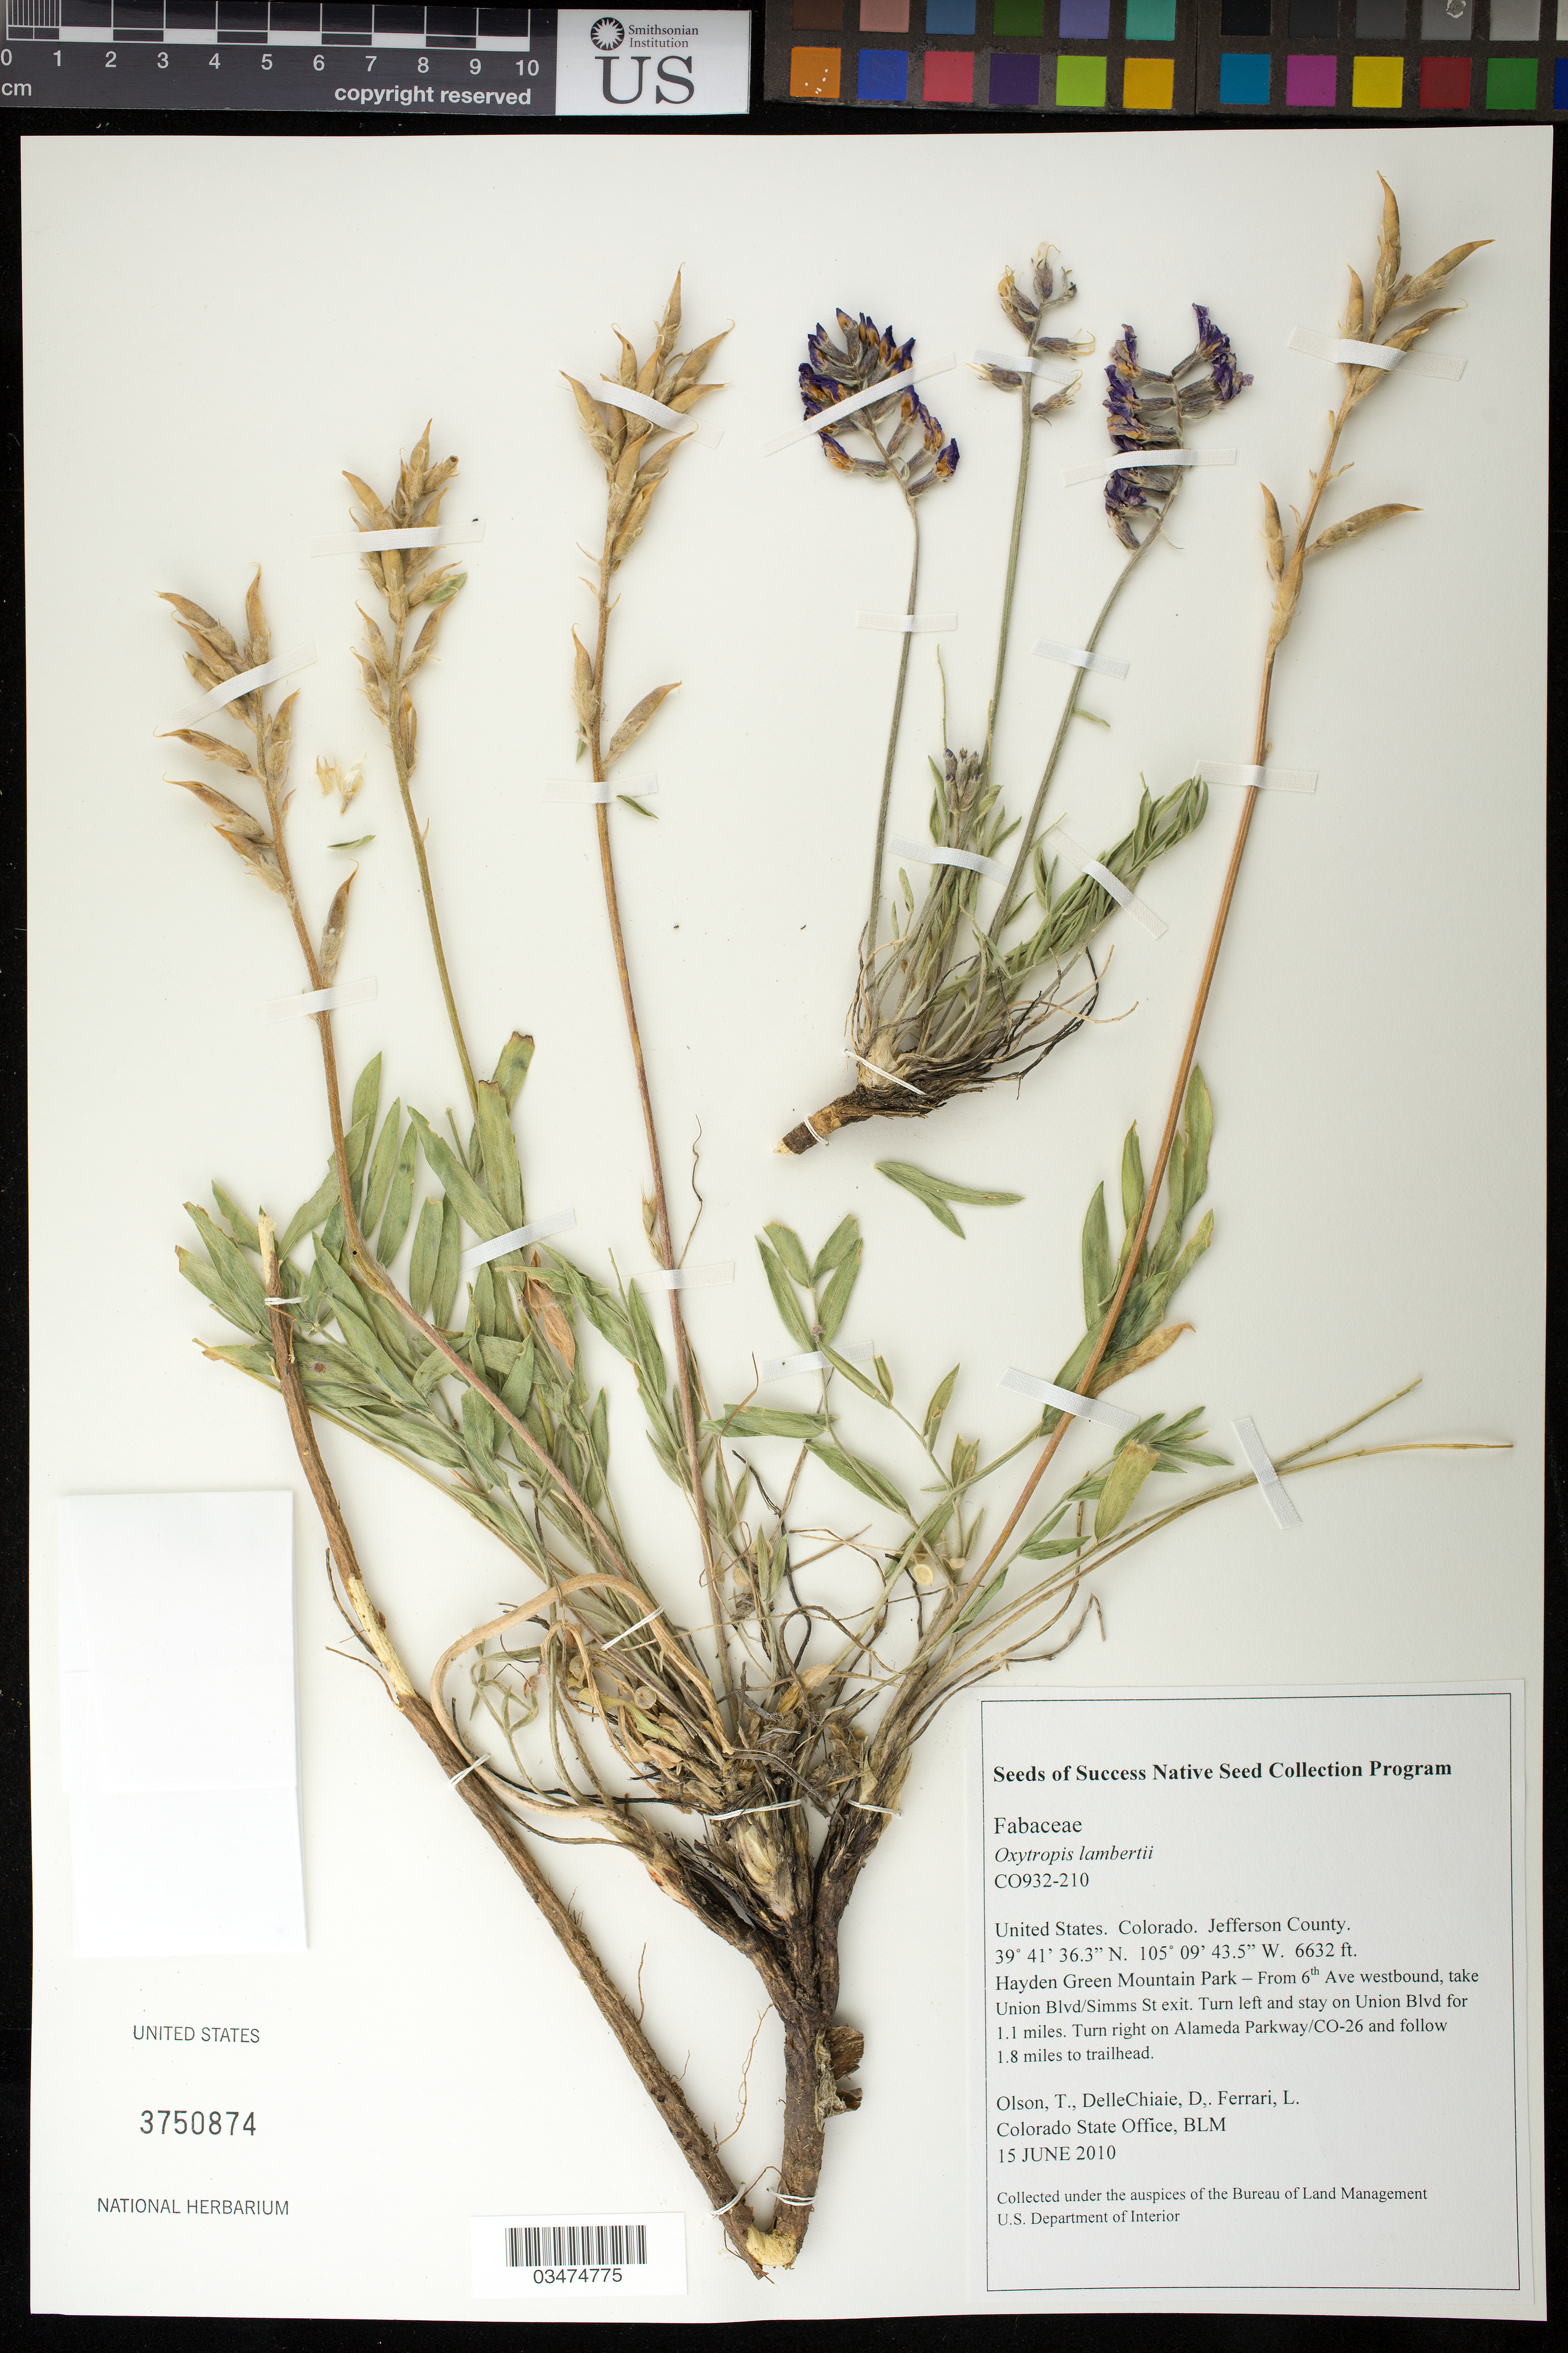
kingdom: Plantae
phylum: Tracheophyta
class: Magnoliopsida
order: Fabales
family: Fabaceae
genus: Oxytropis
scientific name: Oxytropis lambertii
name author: Pursh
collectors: T. Olson, D. DelleChiaie & L. Ferrari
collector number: CO932-210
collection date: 2010-06-15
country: United States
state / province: Colorado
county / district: Jefferson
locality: Hayden Green Mountain Park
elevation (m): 2021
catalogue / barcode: US 3750874